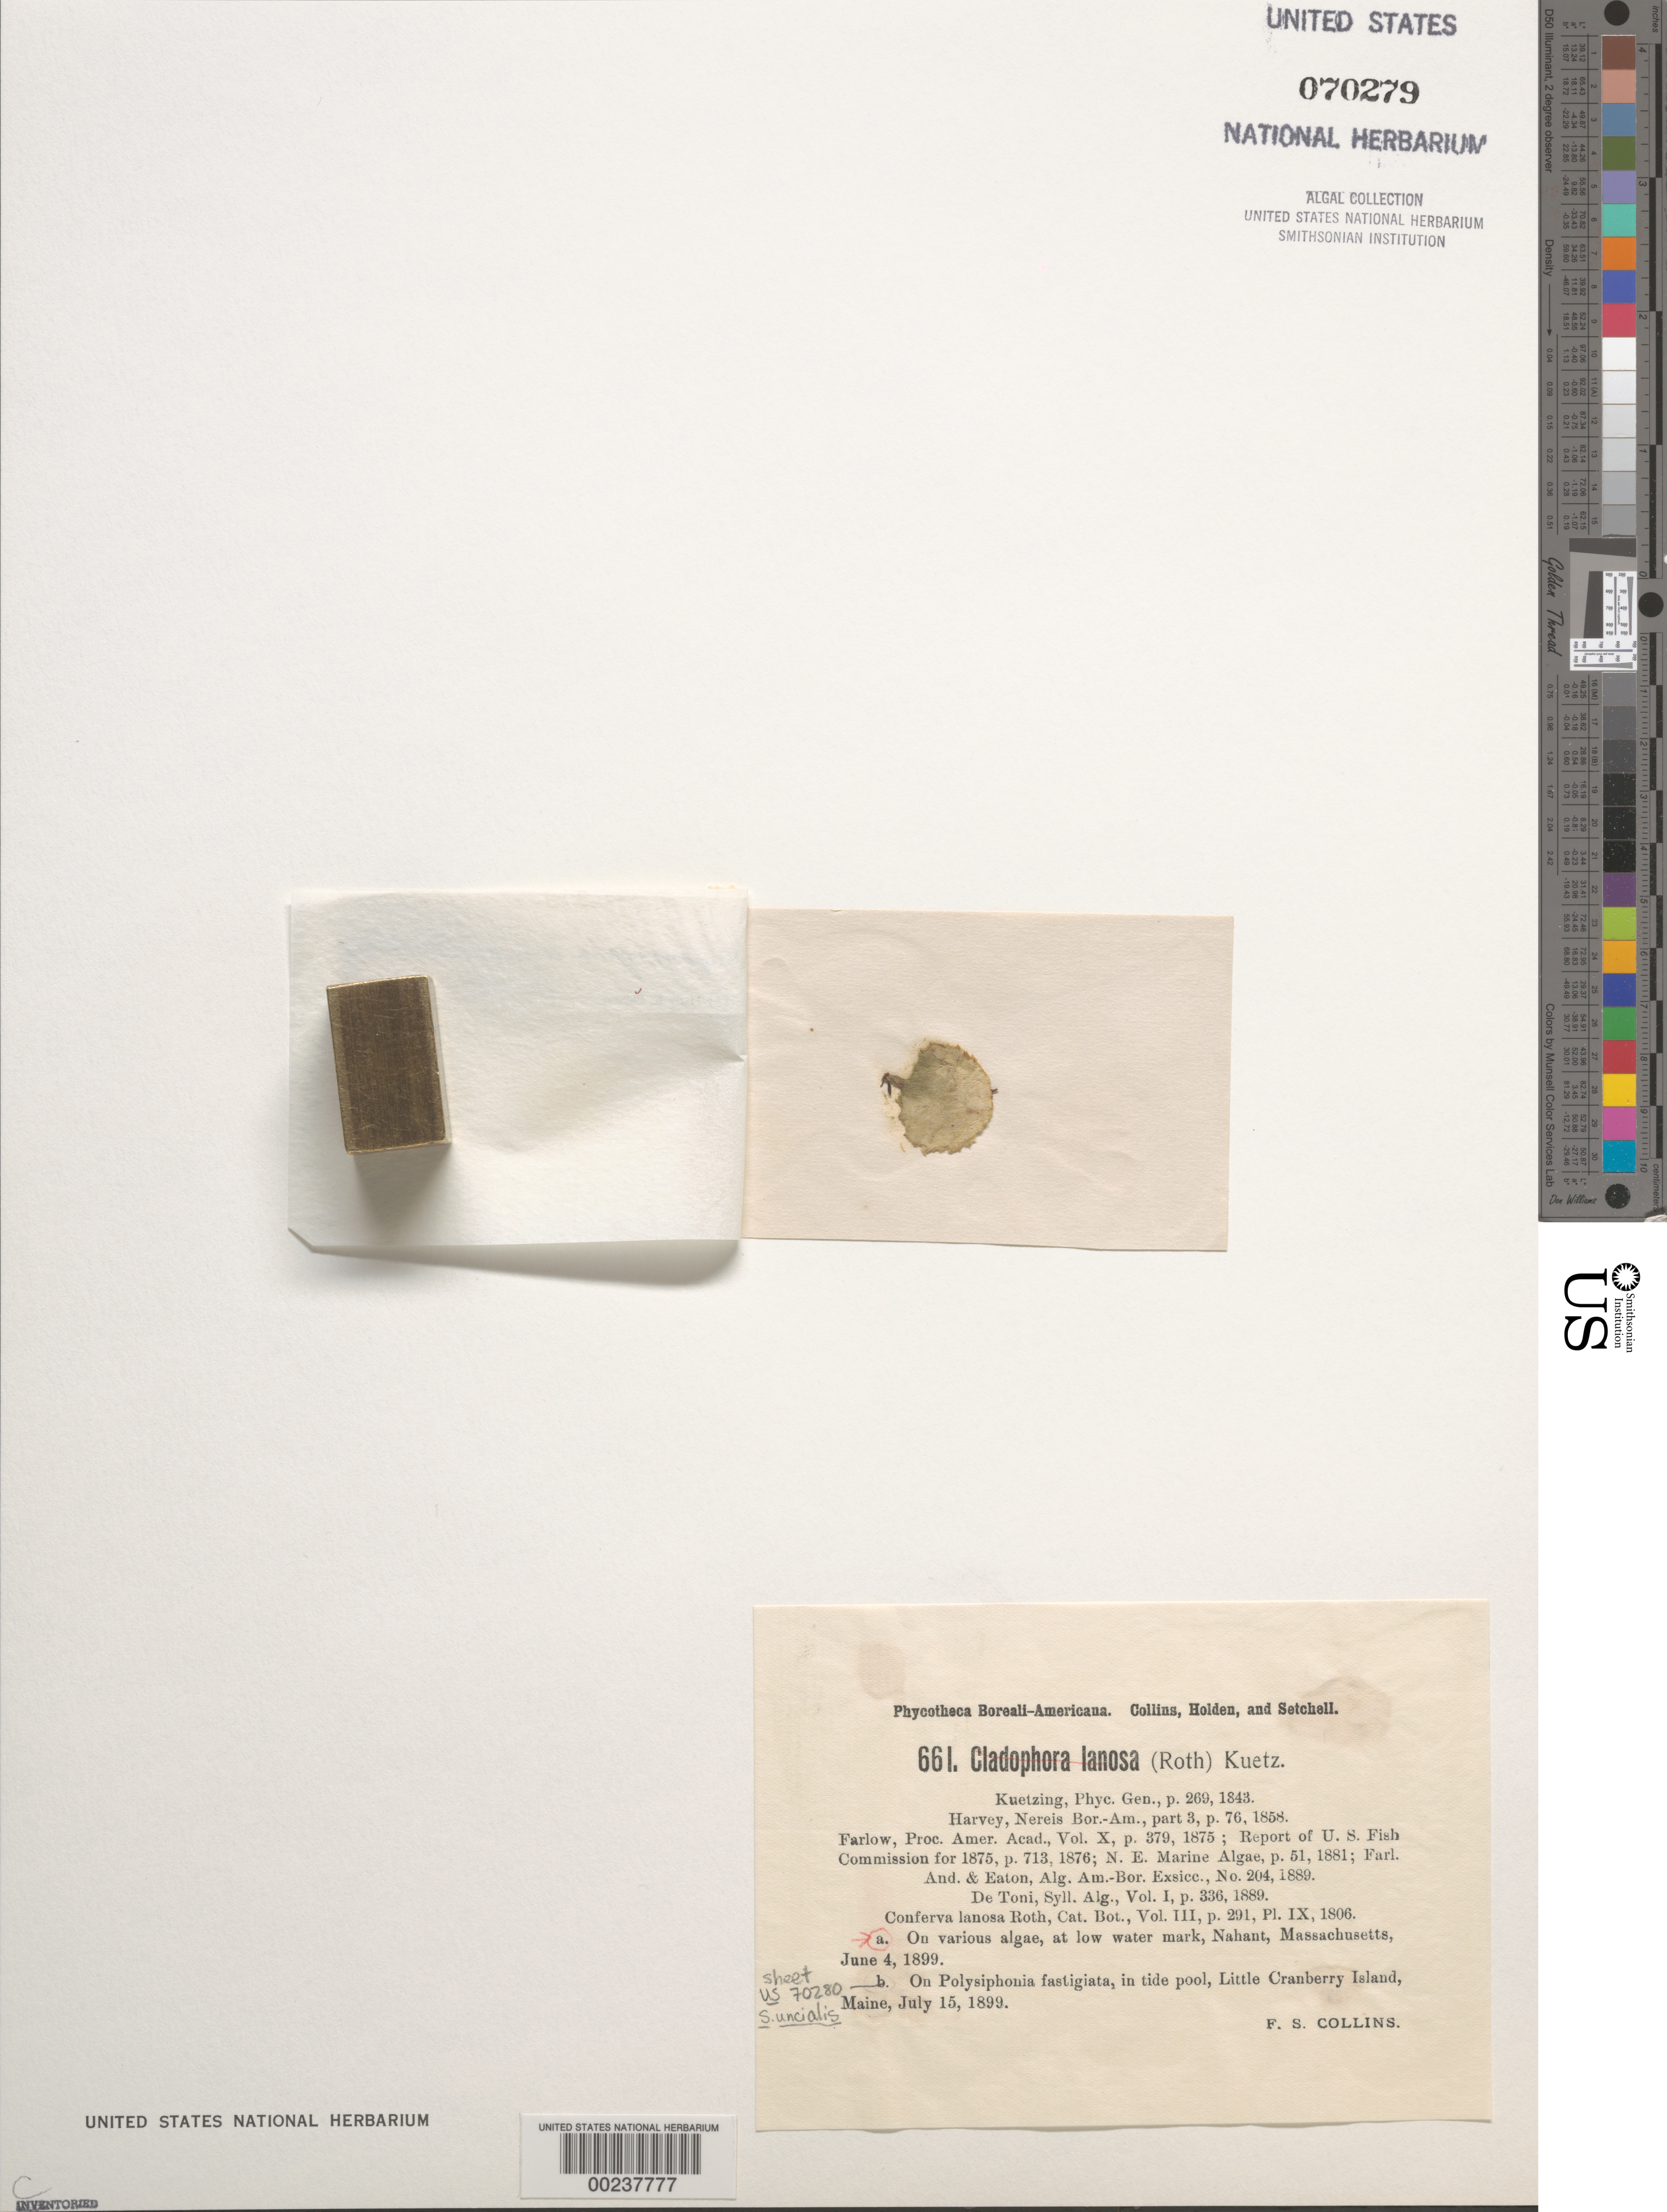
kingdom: Plantae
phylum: Chlorophyta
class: Ulvophyceae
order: Ulotrichales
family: Ulotrichaceae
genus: Spongomorpha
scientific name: Spongomorpha aeruginosa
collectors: F. Collins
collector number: PB-A 661a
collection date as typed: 04 Jun 1899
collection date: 1899-06-04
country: United States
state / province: Massachusetts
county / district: Essex County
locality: Nahant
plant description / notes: Collins, Holden & Setchell, Phycotheca Boreali-Americana, as Cladophora lanosa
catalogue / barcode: US 70279